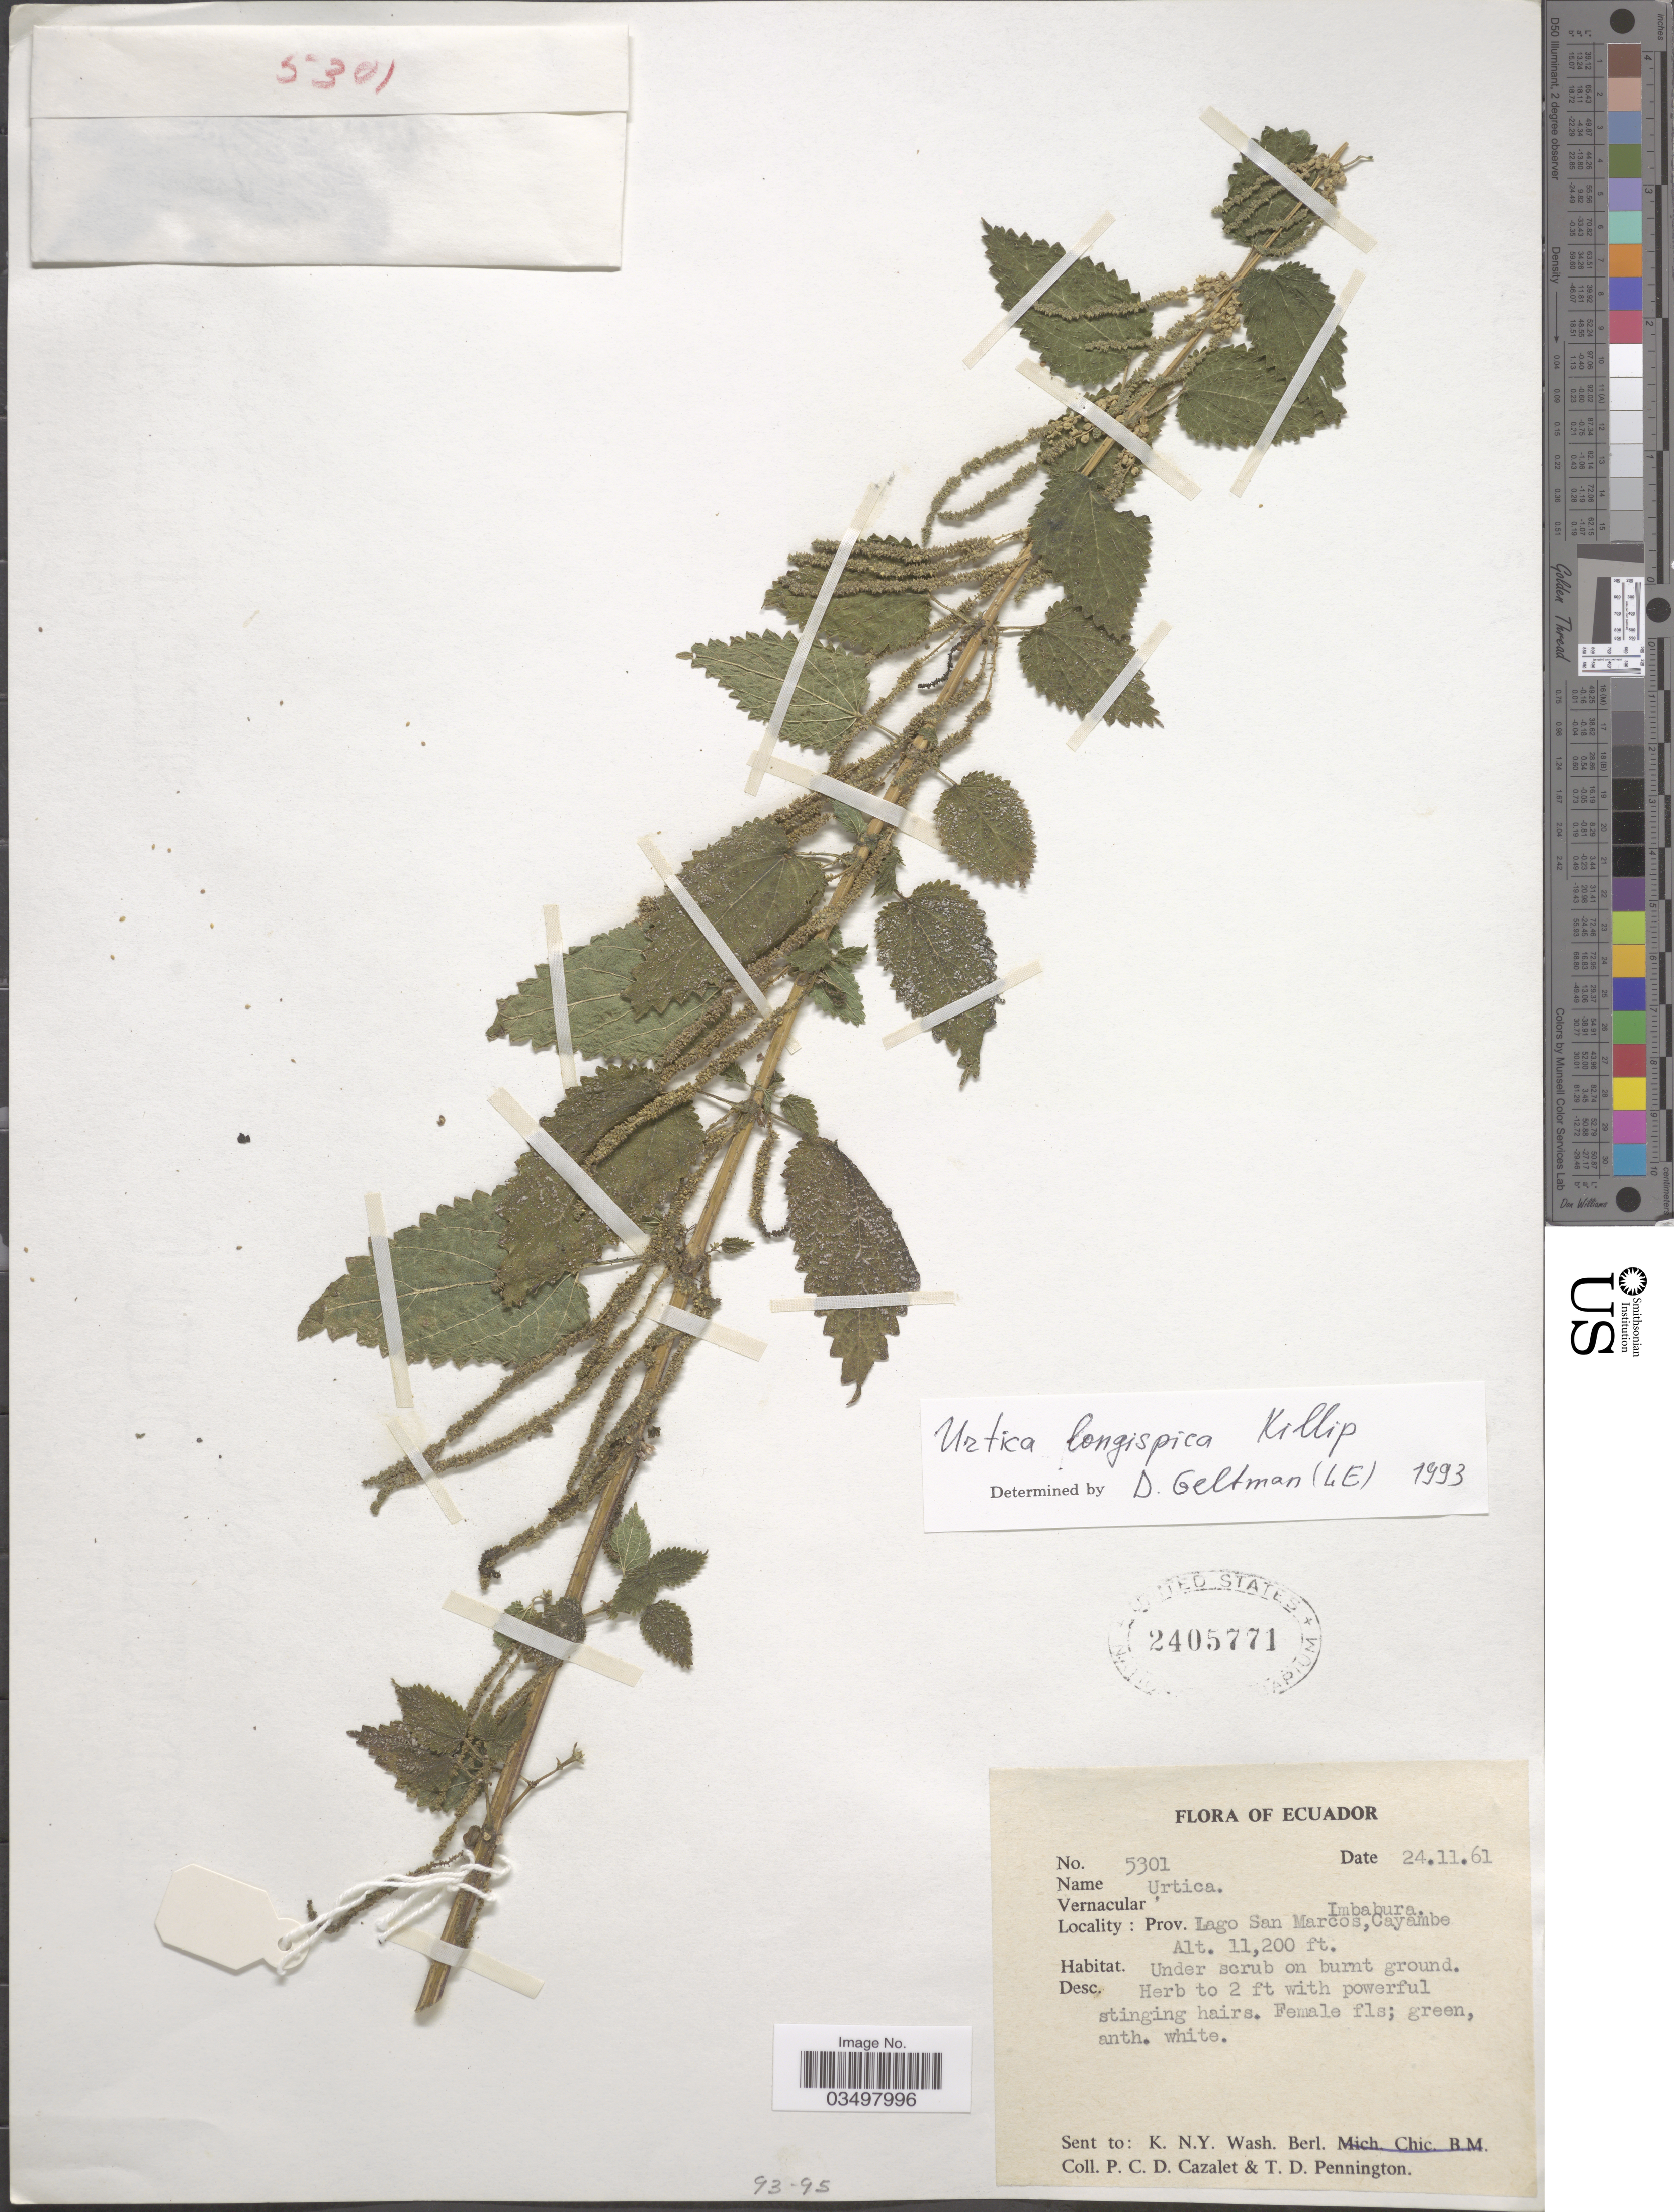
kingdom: Plantae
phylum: Tracheophyta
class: Magnoliopsida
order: Rosales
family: Urticaceae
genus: Urtica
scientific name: Urtica longispica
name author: Killip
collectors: P. C. D. Cazalet & T. D. Pennington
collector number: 5301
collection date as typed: Transcribed d/m/y: 24/11/61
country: Ecuador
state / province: Imbabura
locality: Prov. Lago San Marcos, Cayambe.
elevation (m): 3414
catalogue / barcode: US 2405771